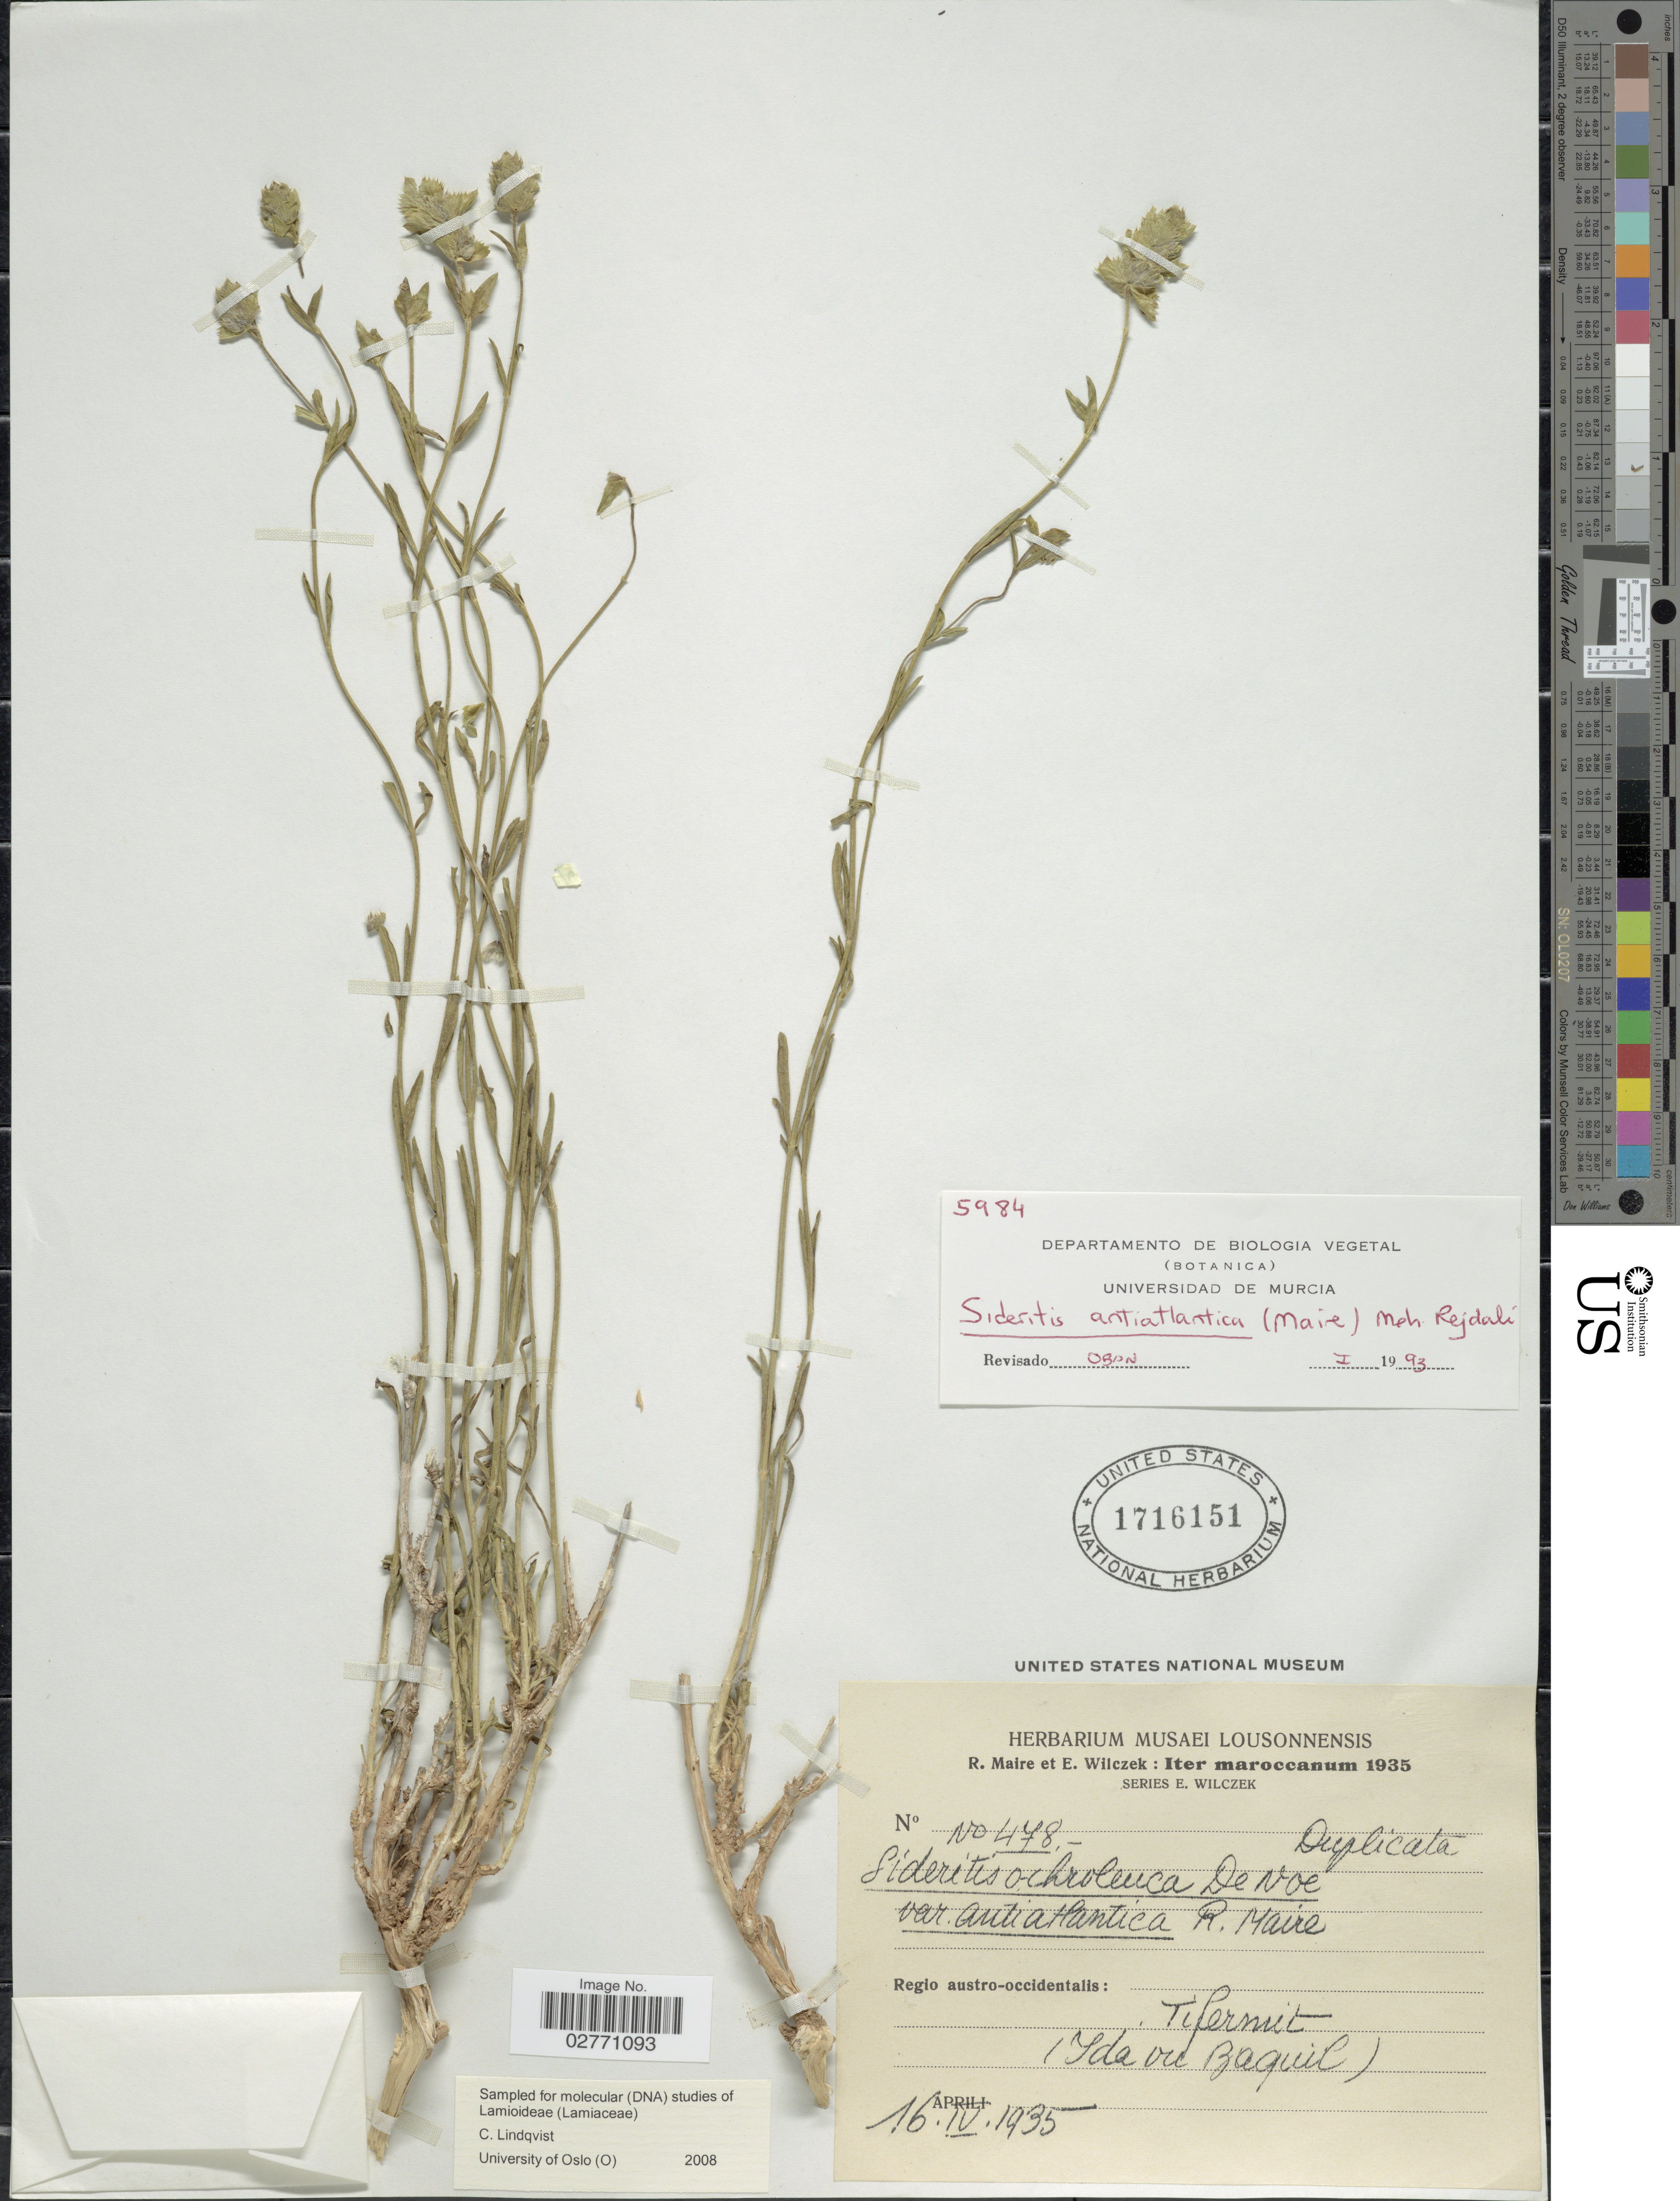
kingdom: Plantae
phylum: Tracheophyta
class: Magnoliopsida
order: Lamiales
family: Lamiaceae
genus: Sideritis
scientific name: Sideritis antiatlantica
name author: (Maire) Rejdali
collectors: R. C. Maire & E. Wilczek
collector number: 478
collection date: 1935-04-16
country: Morocco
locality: Maroccanum. Regio austro-occidentalis: Tifermit (Ida occ Baquil).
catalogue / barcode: US 1716151